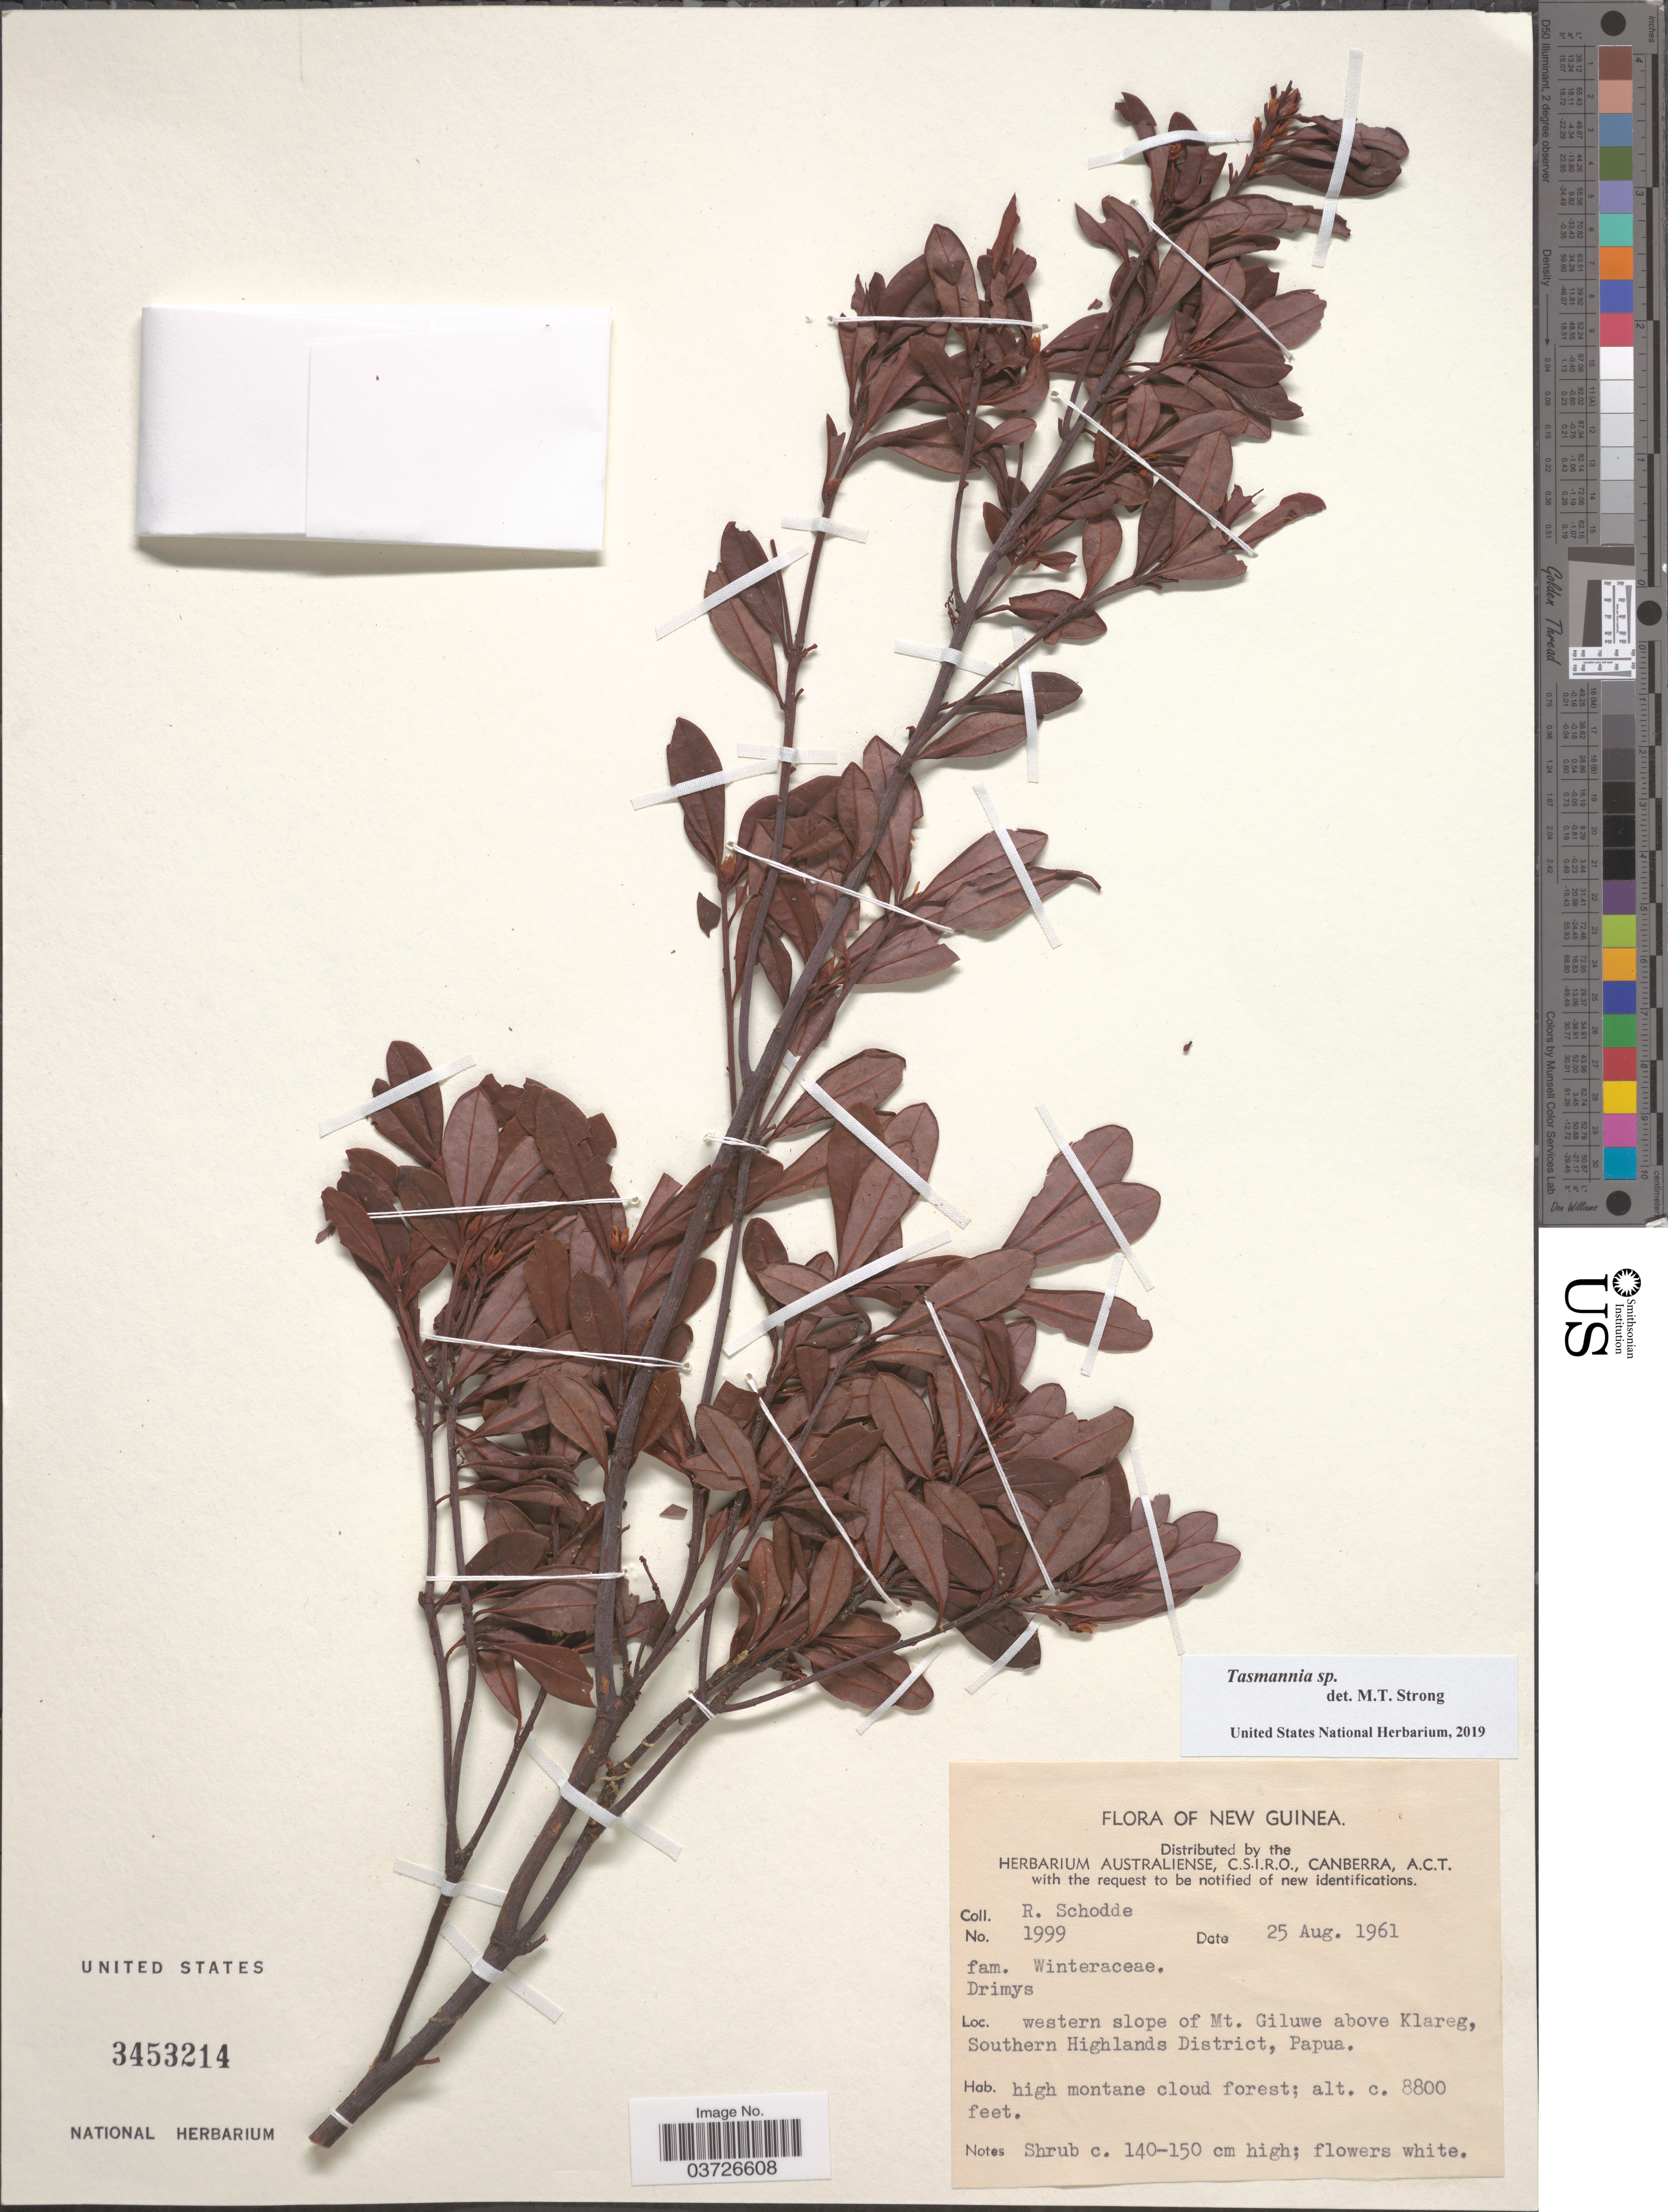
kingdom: Plantae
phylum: Tracheophyta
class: Magnoliopsida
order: Canellales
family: Winteraceae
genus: Tasmannia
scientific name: Tasmannia sp.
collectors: R. Schodde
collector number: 1999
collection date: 1961-08-25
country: Papua New Guinea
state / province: Southern Highlands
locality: New Guinea. Western slope of Mt. Giluwe above Klareg, Southern Highlands District, Papua.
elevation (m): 2682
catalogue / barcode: US 3453214